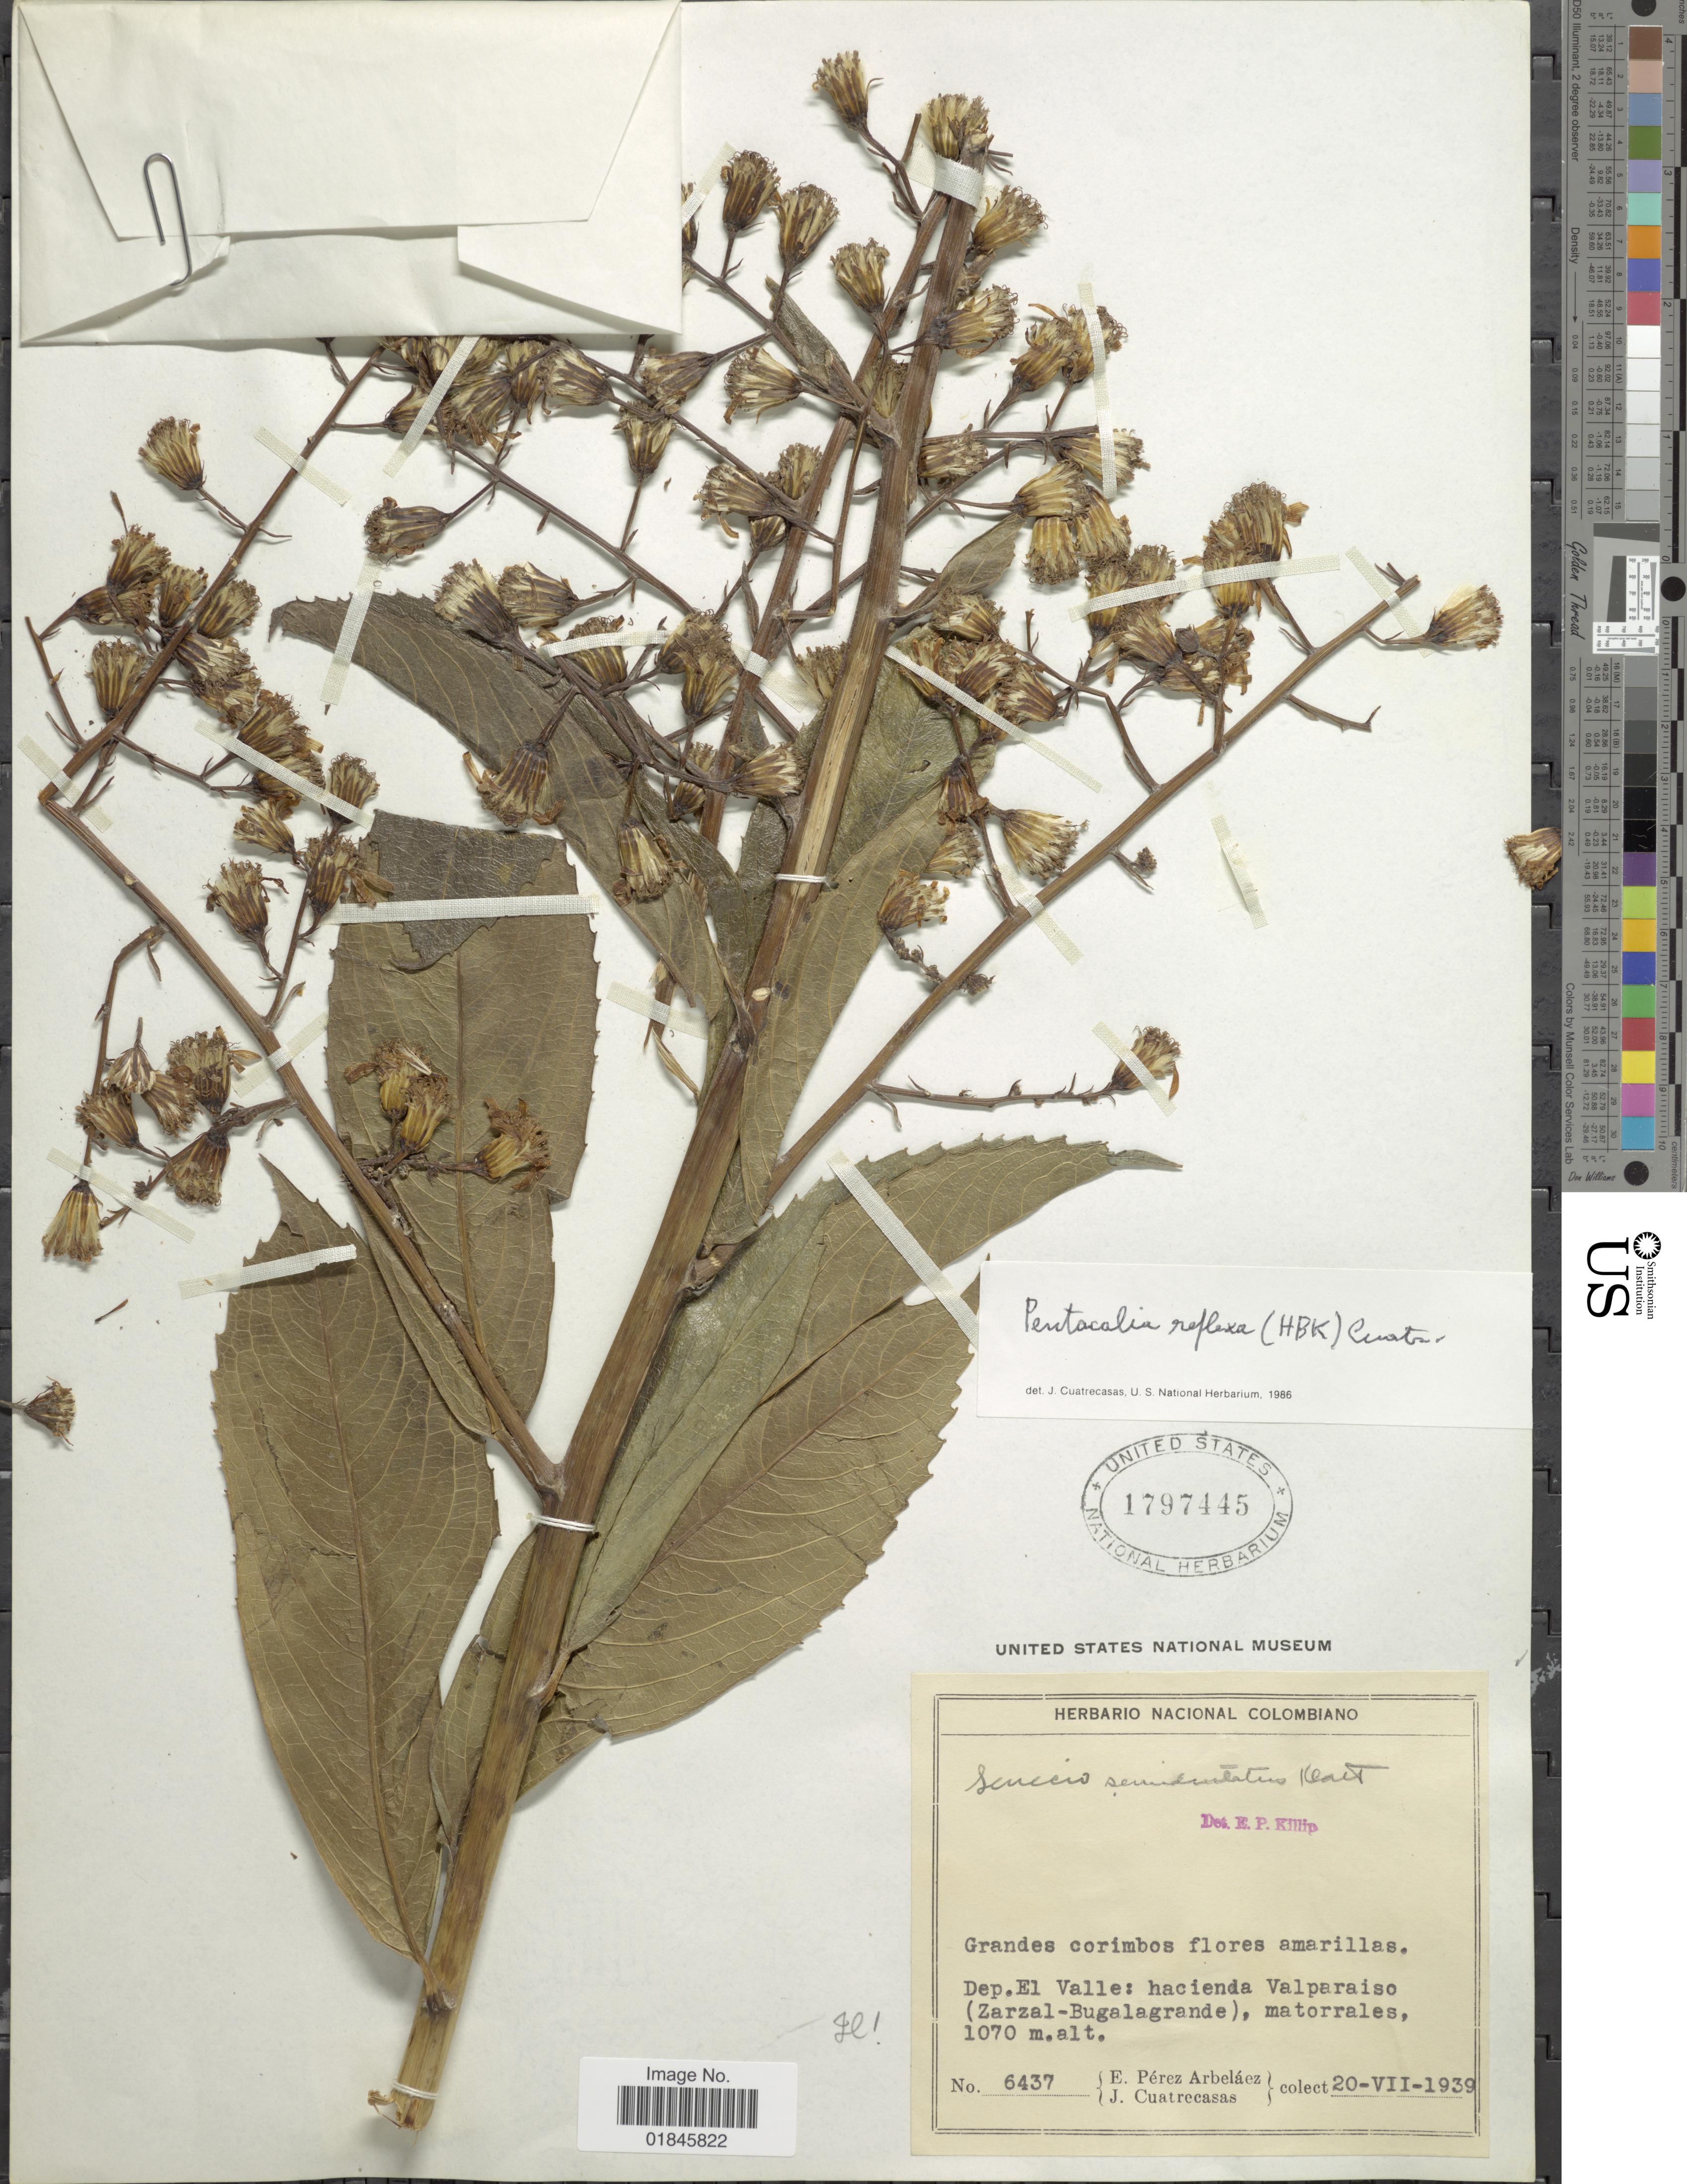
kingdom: Plantae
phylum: Tracheophyta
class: Magnoliopsida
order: Asterales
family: Asteraceae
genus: Pentacalia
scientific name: Pentacalia reflexa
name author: (Kunth) Cuatrec.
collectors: E. Pérez Arbeláez & J. Cuatrecasas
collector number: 6437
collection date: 1939-07-20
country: Colombia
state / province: Valle del Cauca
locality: Dep. El Valle: hacienda Valparaiso (Zarzal-Bugalagrande), matorrales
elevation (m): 1070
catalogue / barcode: US 1797445